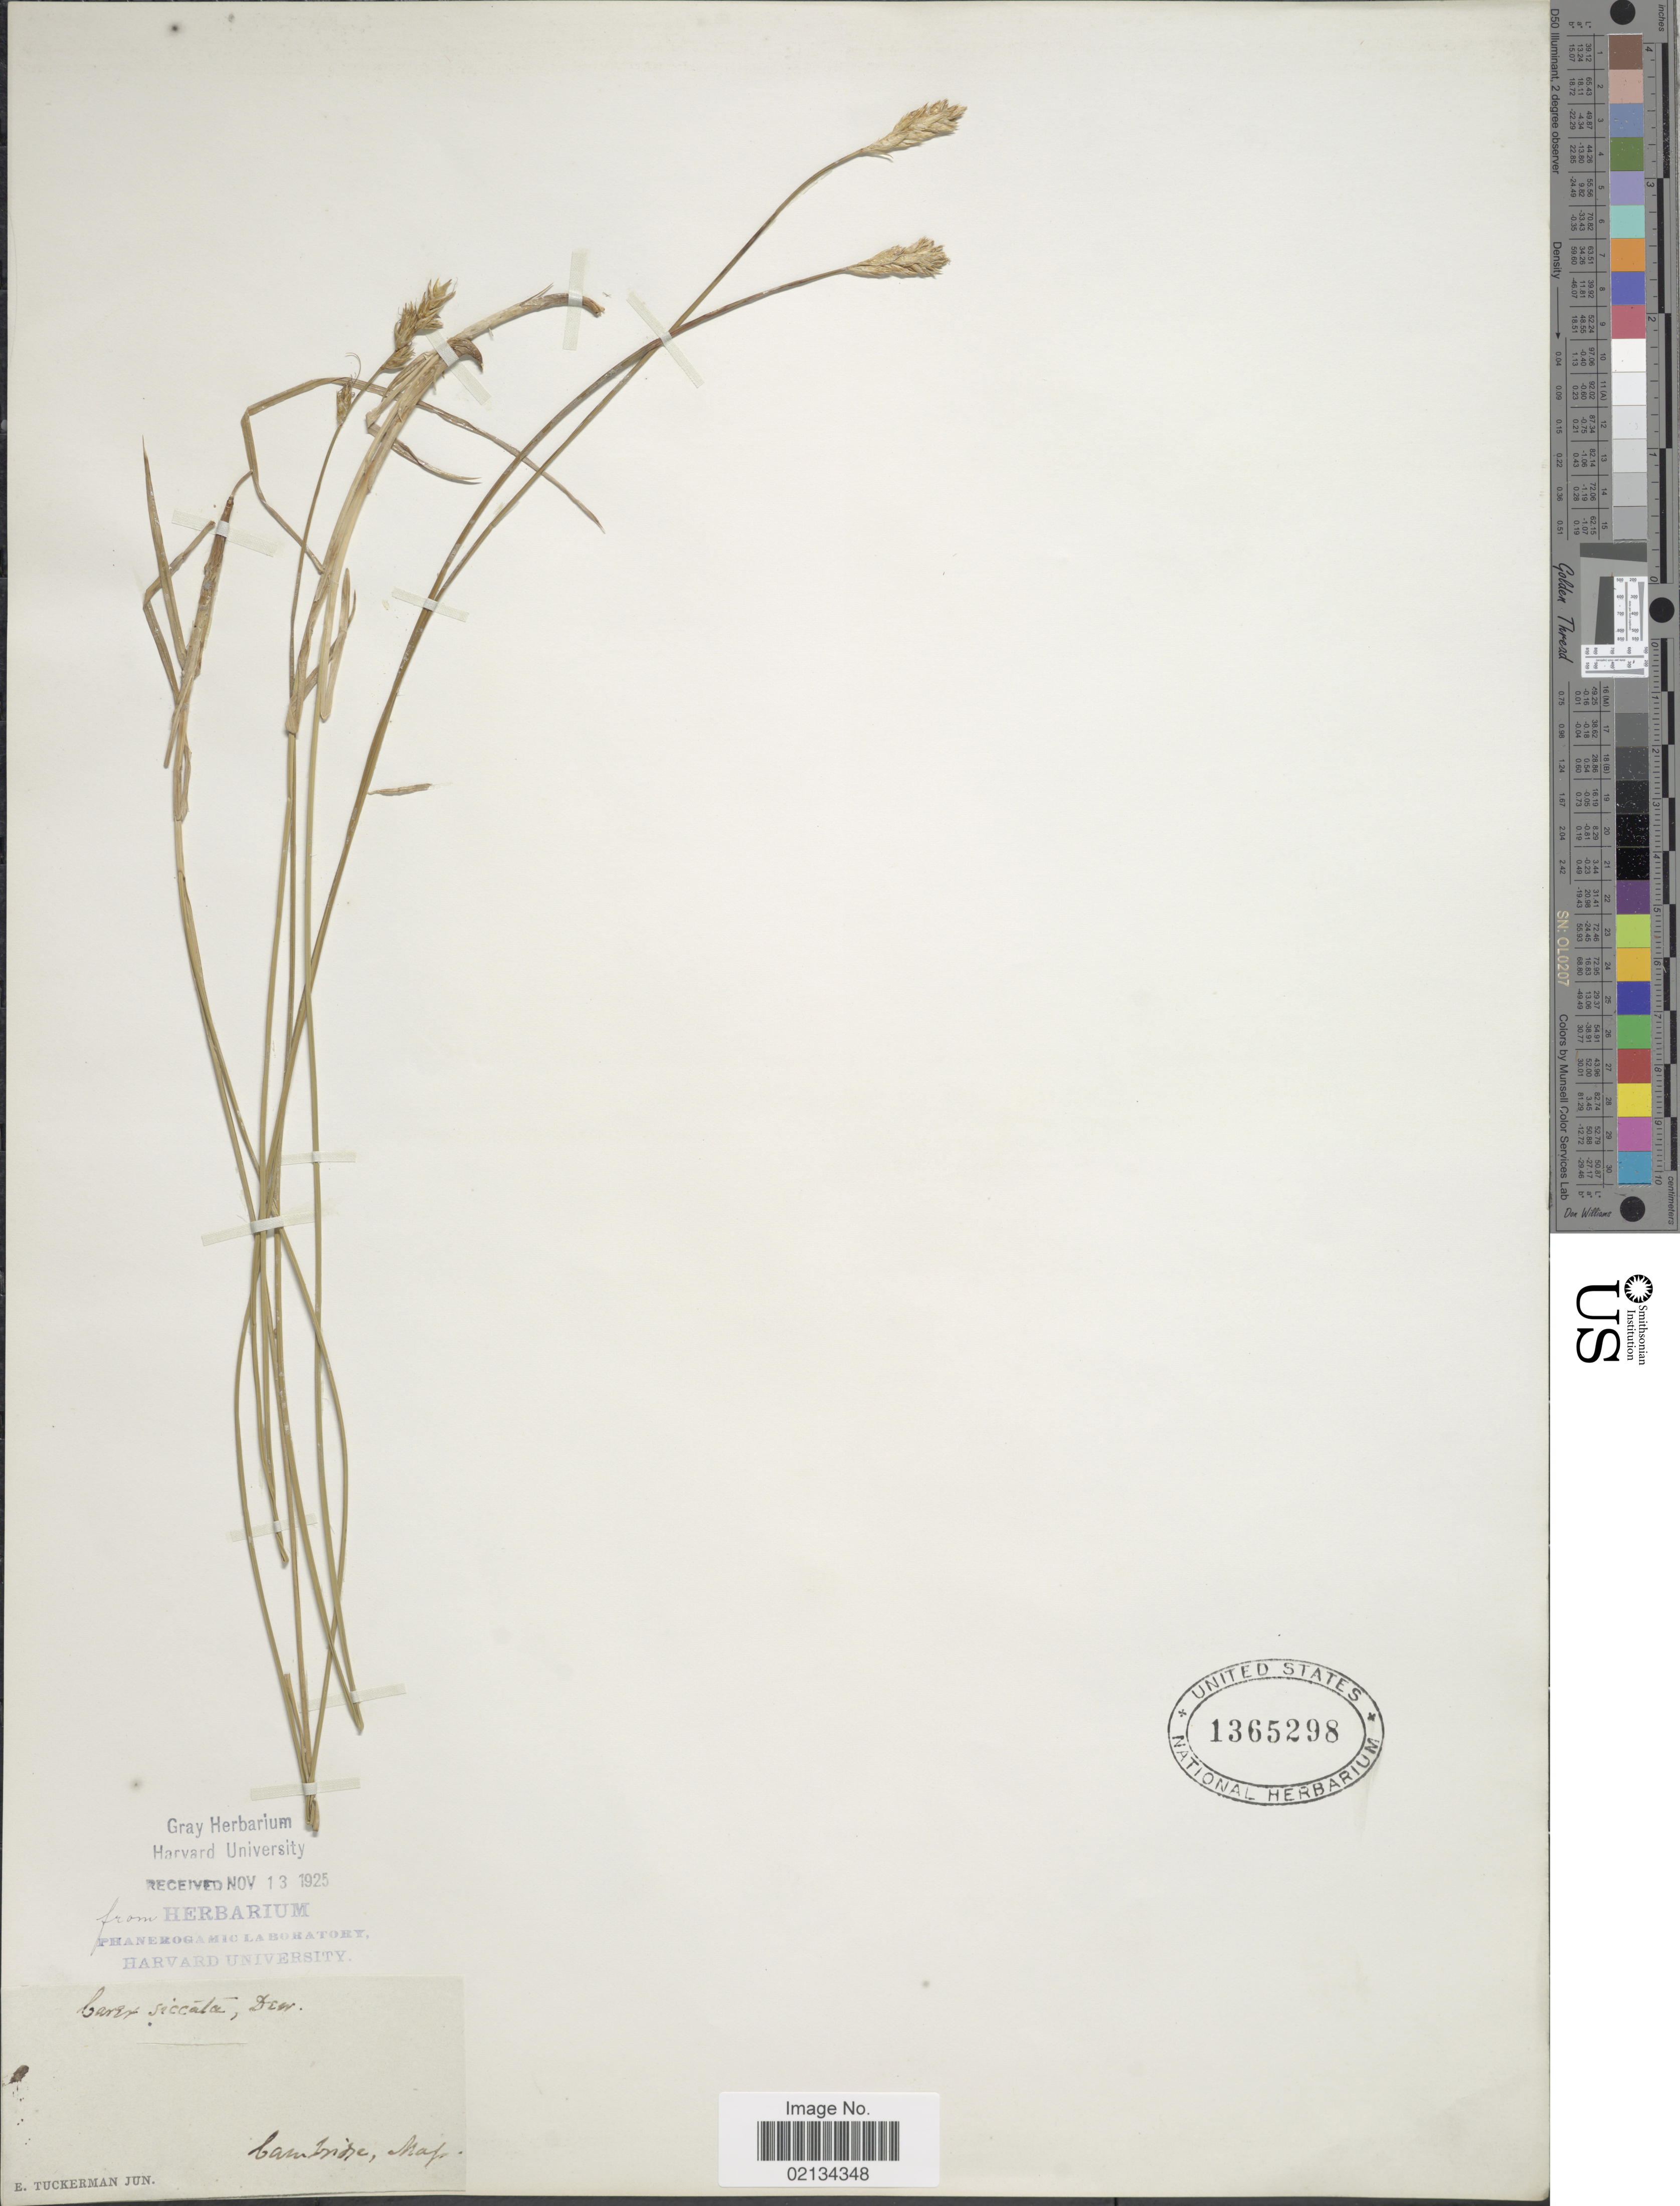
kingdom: Plantae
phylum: Tracheophyta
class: Liliopsida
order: Poales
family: Cyperaceae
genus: Carex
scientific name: Carex siccata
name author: Dewey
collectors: E. Tuckerman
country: United States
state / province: Massachusetts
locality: Cambridge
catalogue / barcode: US 1365298